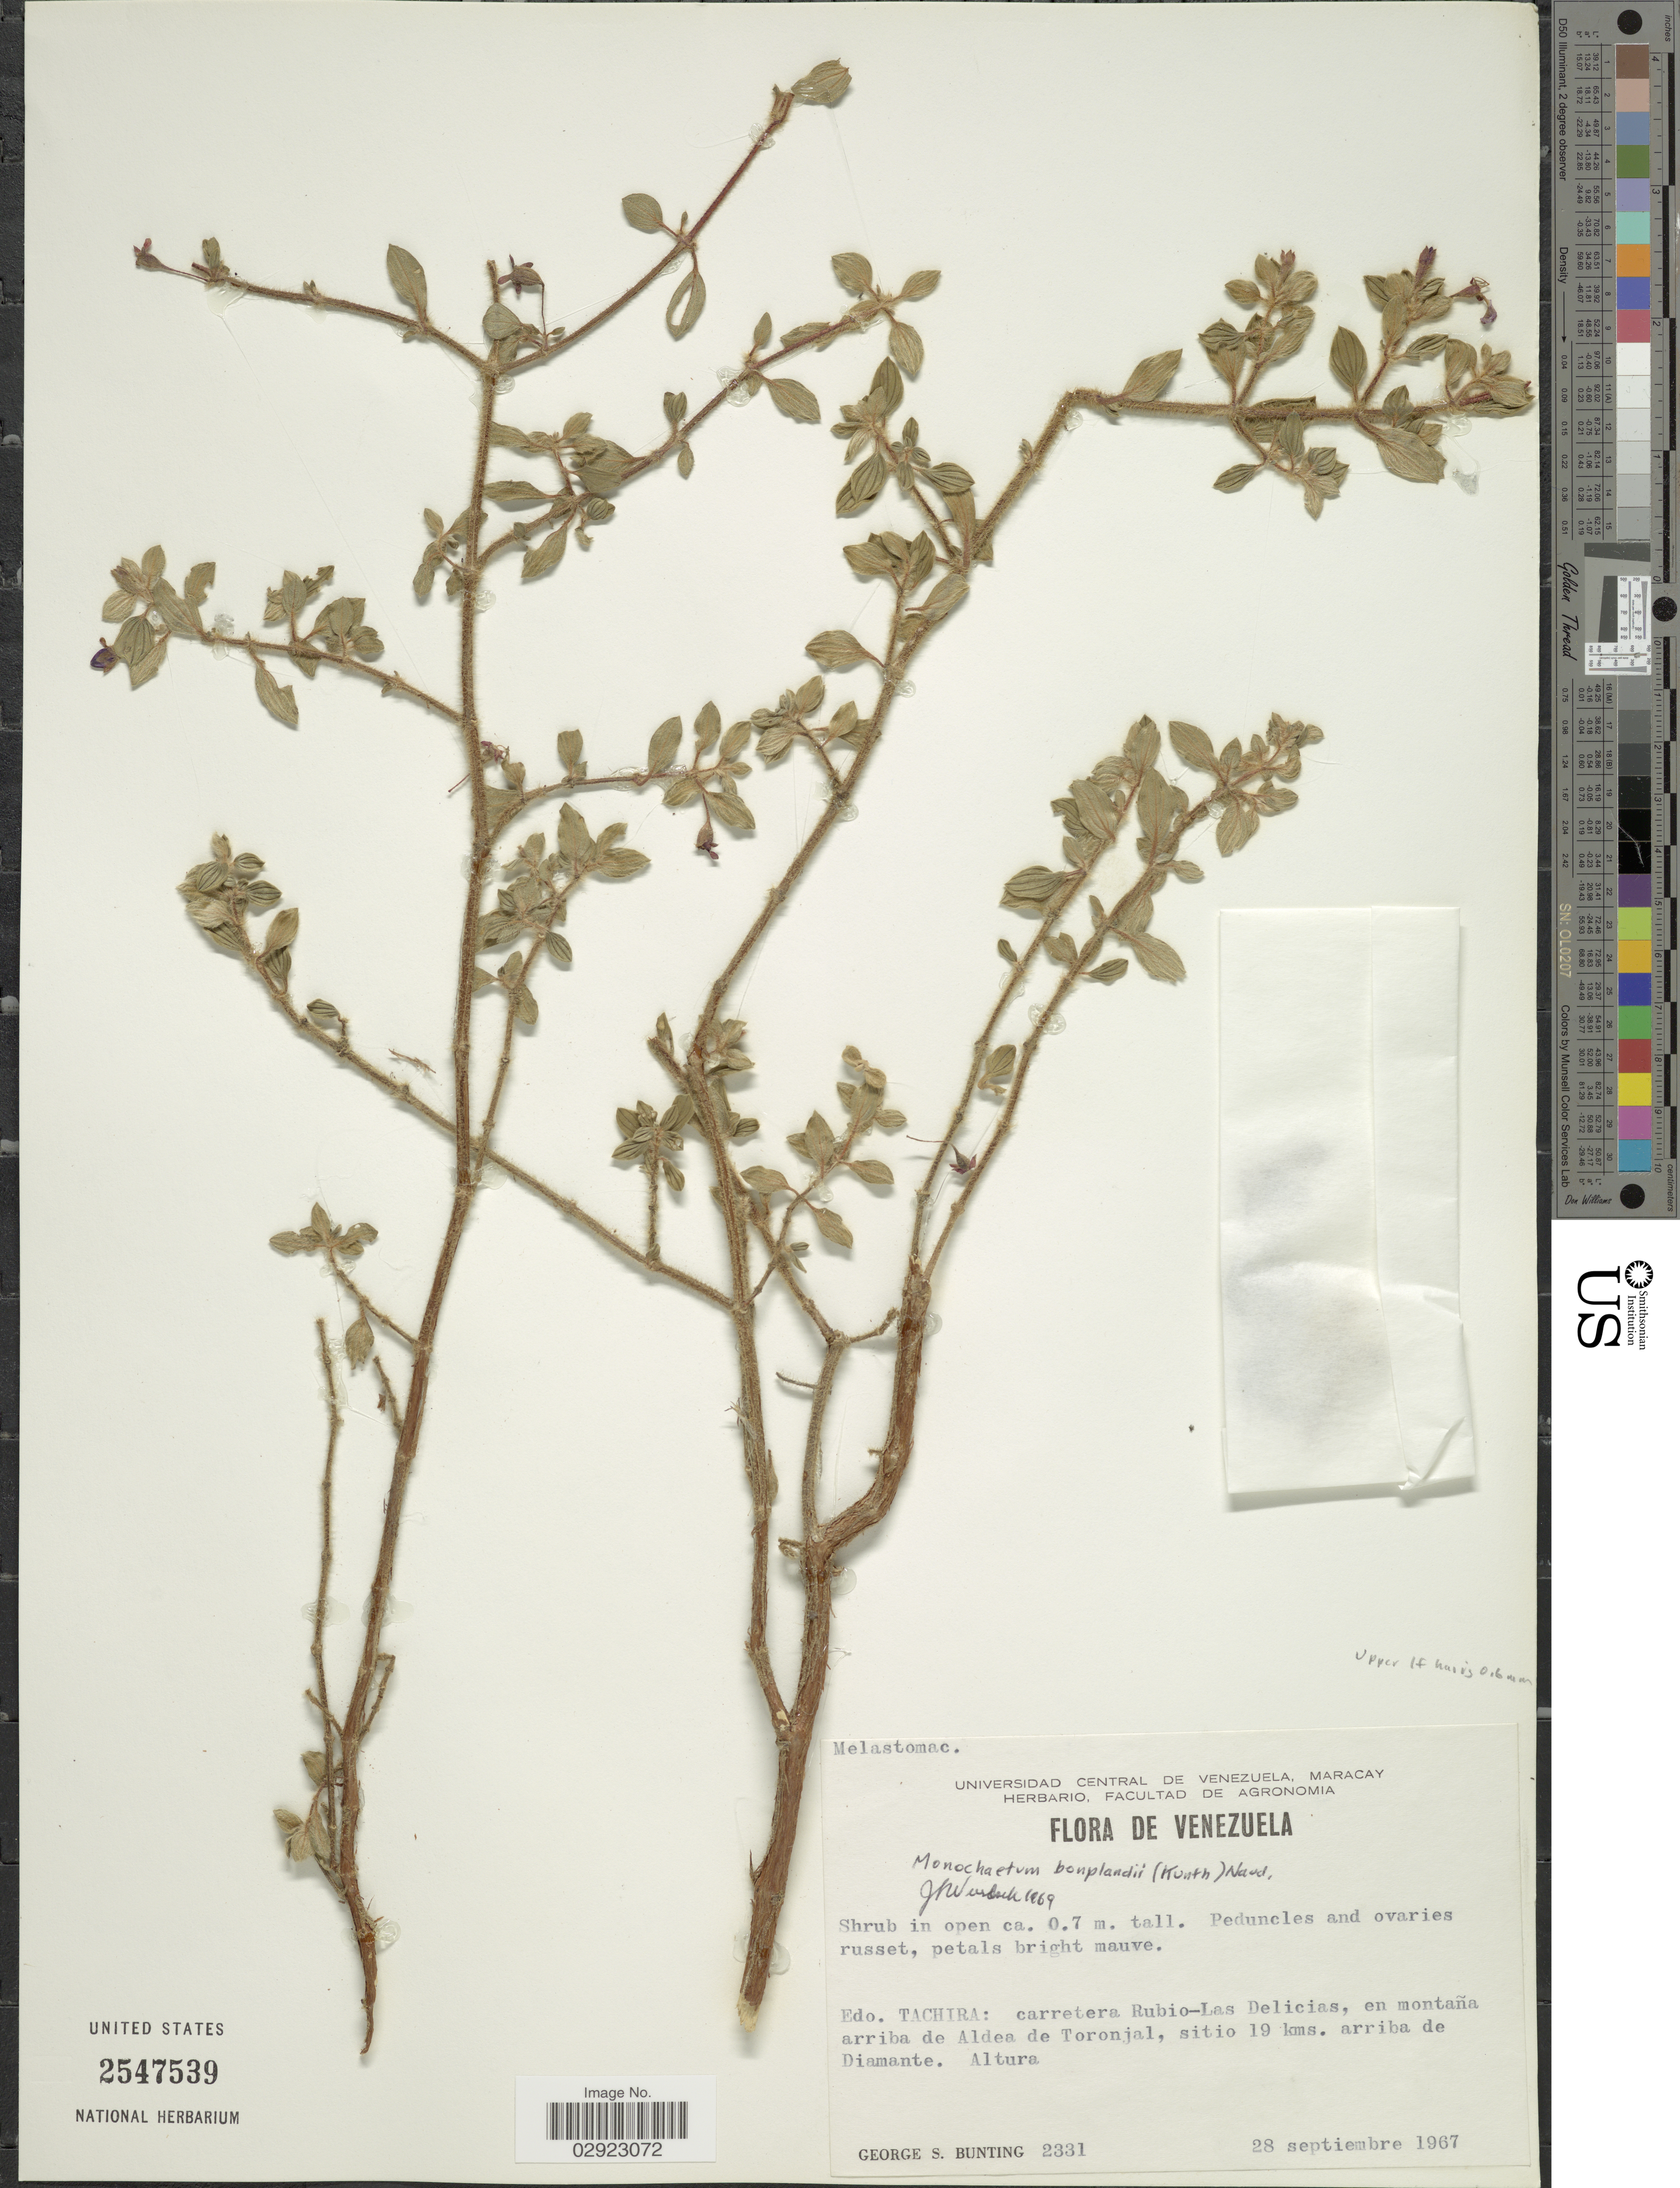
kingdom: Plantae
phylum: Tracheophyta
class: Magnoliopsida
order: Myrtales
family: Melastomataceae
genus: Monochaetum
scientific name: Monochaetum bonplandii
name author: (Kunth) Naudin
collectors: G. S. Bunting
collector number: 2331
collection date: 1967-09-28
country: Venezuela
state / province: Tachira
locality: Edo. Tachira: carretera Rubio-Las Delicias, en montaña arriba de Aldea de Toronjal, sitio 19 kms. arriba de Diamante.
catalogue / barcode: US 2547539